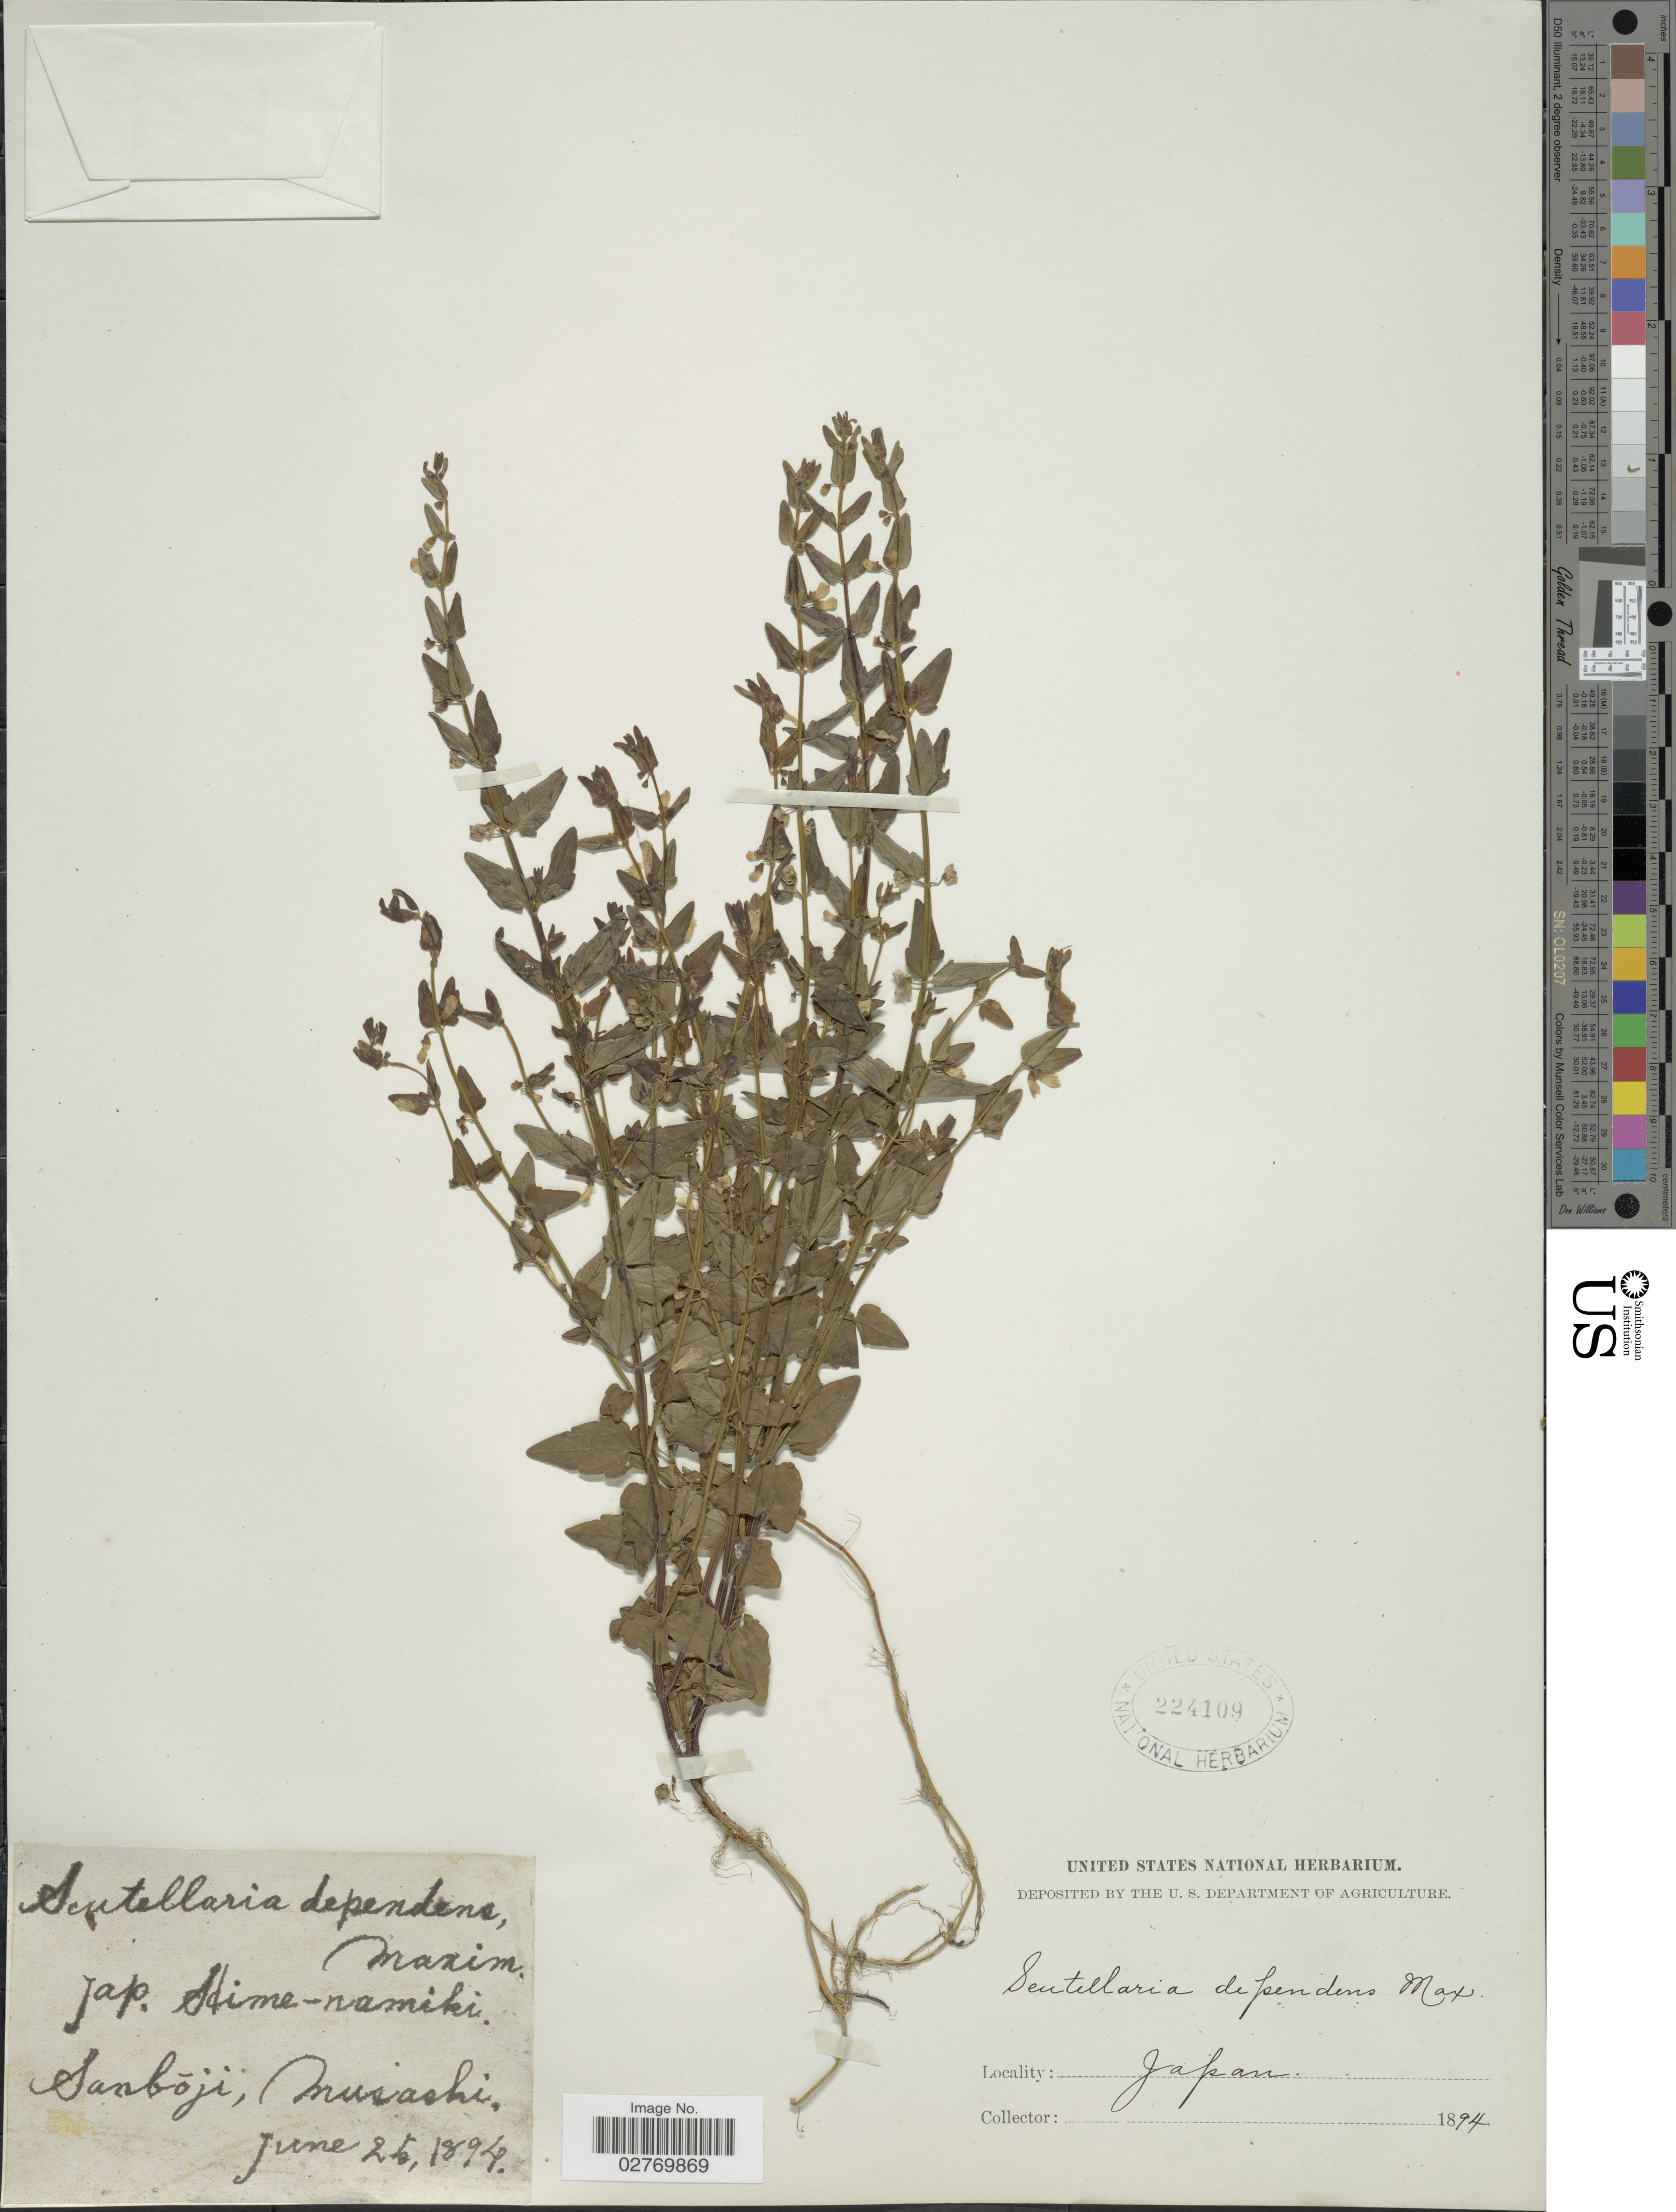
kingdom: Plantae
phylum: Tracheophyta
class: Magnoliopsida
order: Lamiales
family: Lamiaceae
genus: Scutellaria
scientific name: Scutellaria dependens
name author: Maxim.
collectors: ex herb. United States National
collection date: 1894-06-25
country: Japan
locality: Sanbóji, Musashi.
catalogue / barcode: US 224109